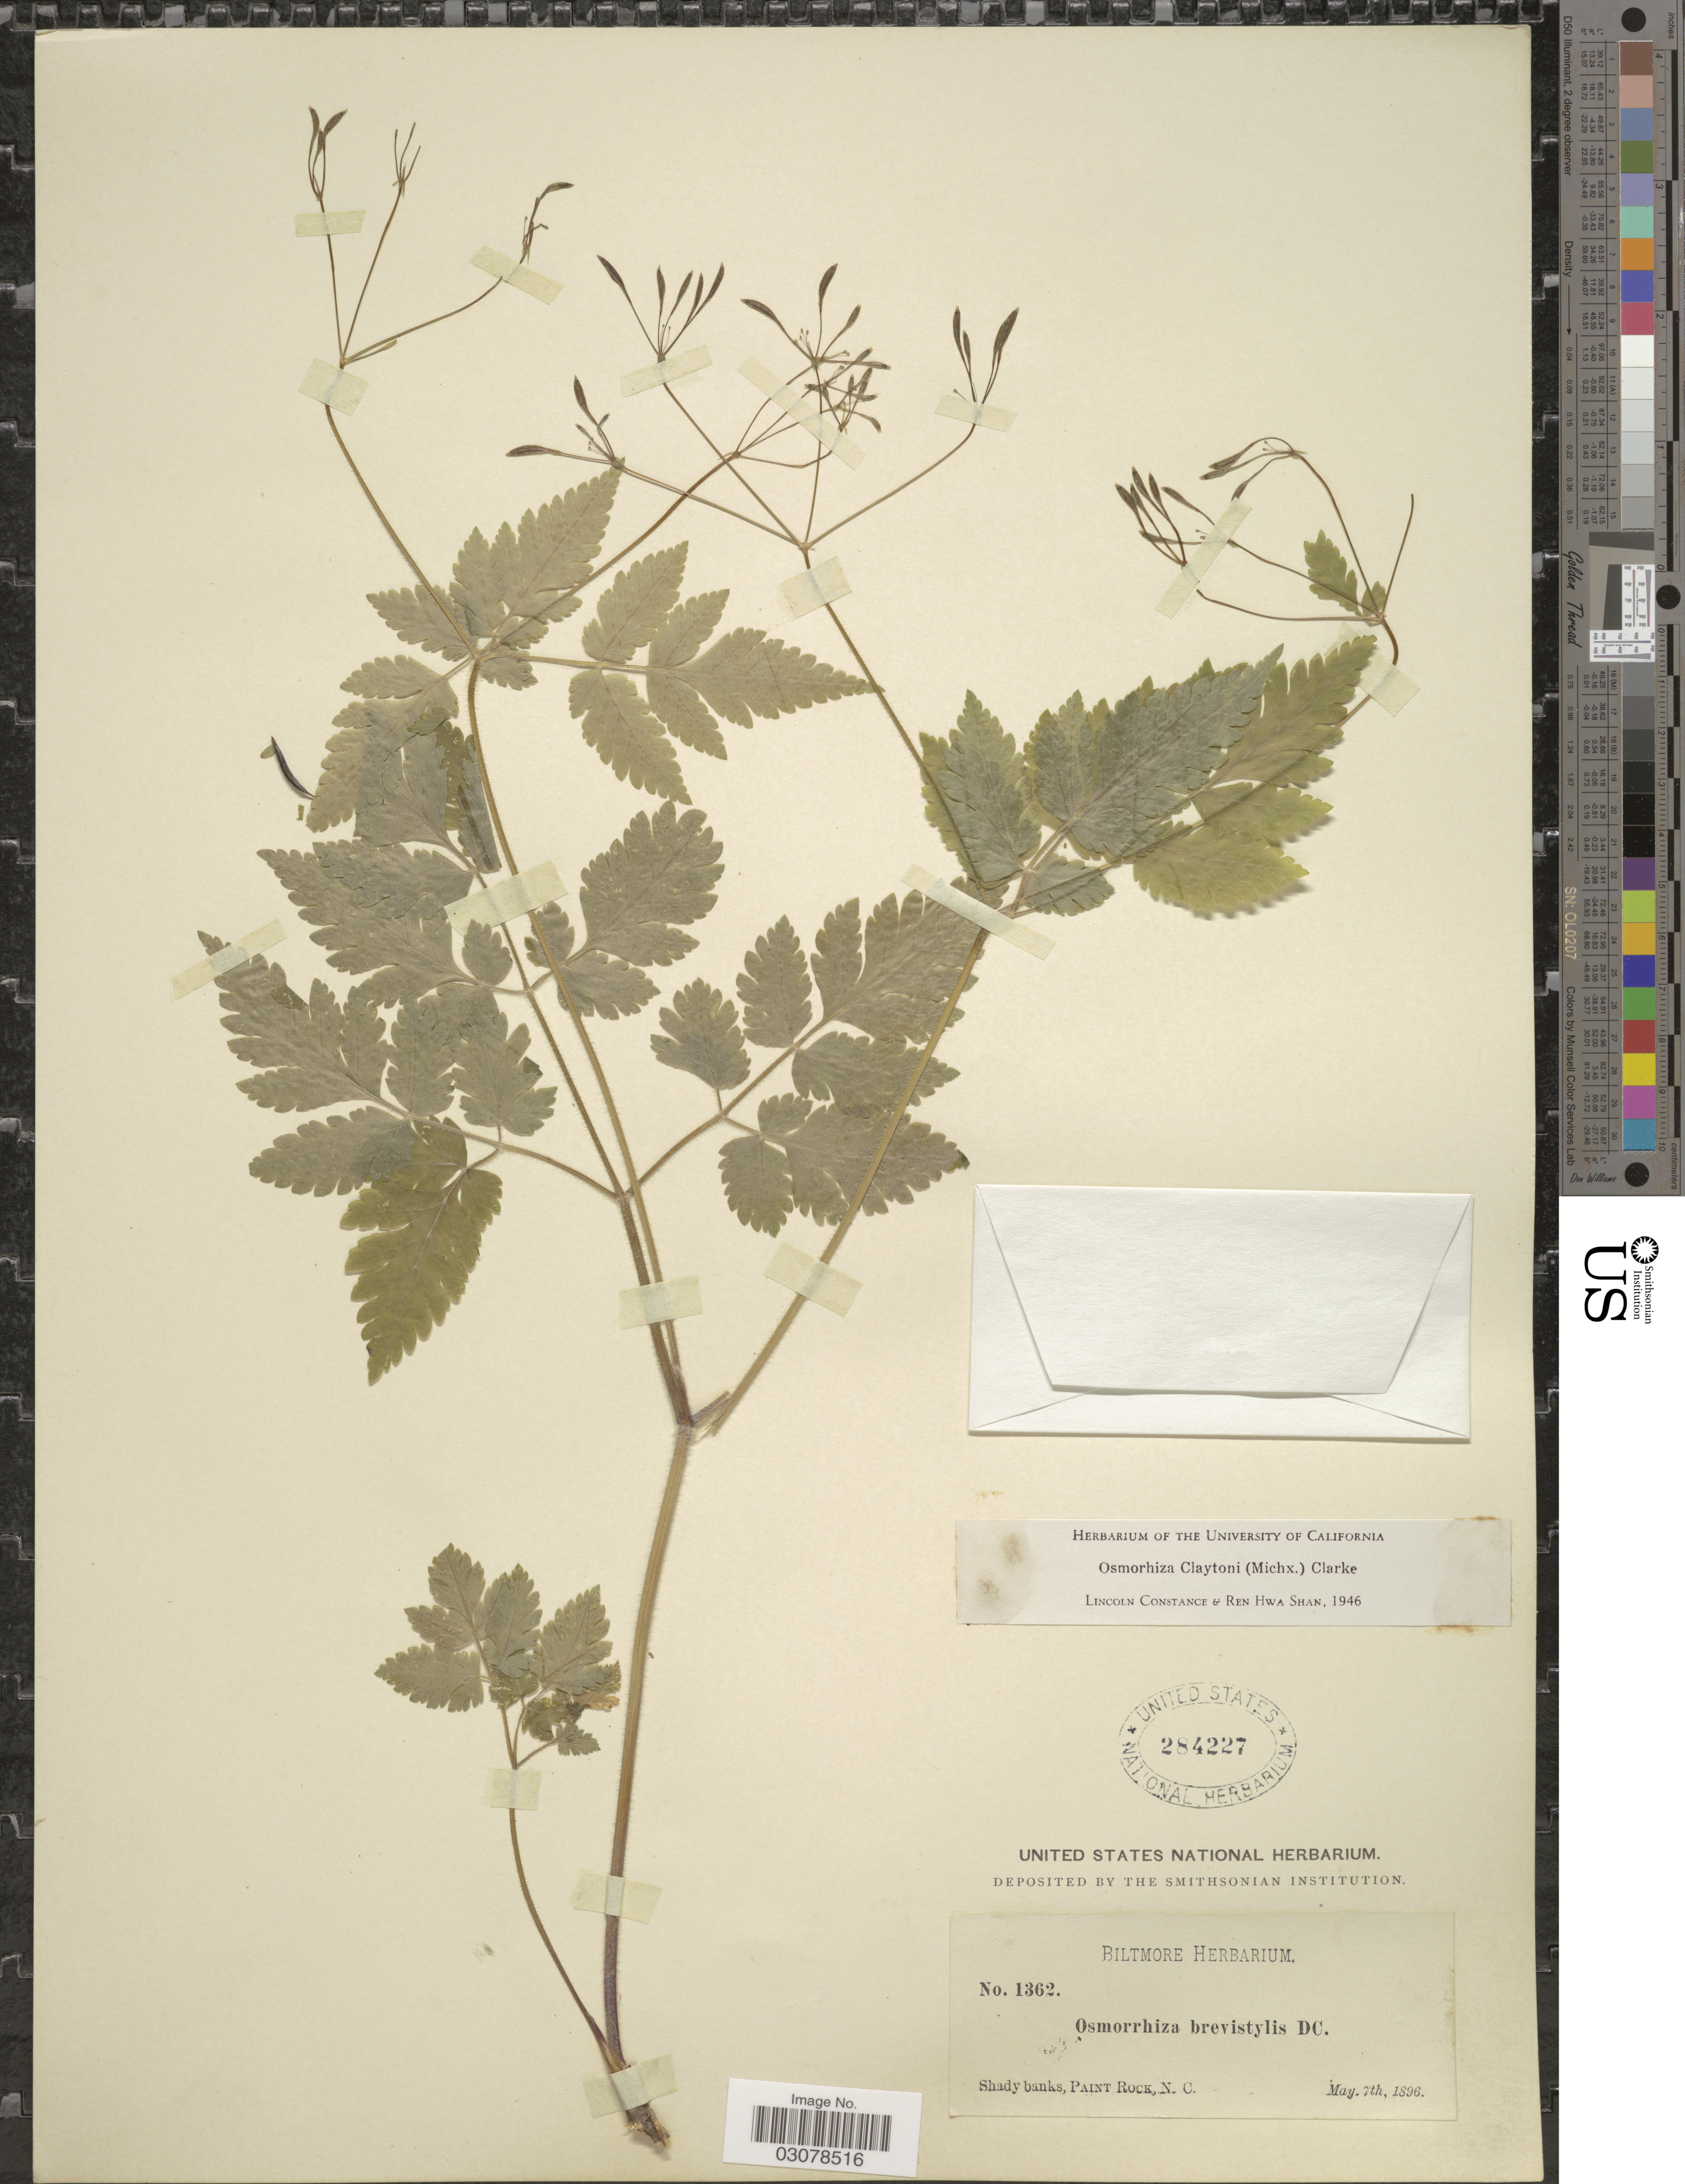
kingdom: Plantae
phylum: Tracheophyta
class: Magnoliopsida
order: Apiales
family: Apiaceae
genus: Osmorhiza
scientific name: Osmorhiza claytonii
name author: (Michx.) C.B. Clarke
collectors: ex herb. Biltmore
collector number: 1362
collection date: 1896-05-07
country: United States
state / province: North Carolina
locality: Shady banks, Paint Rock.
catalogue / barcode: US 284227